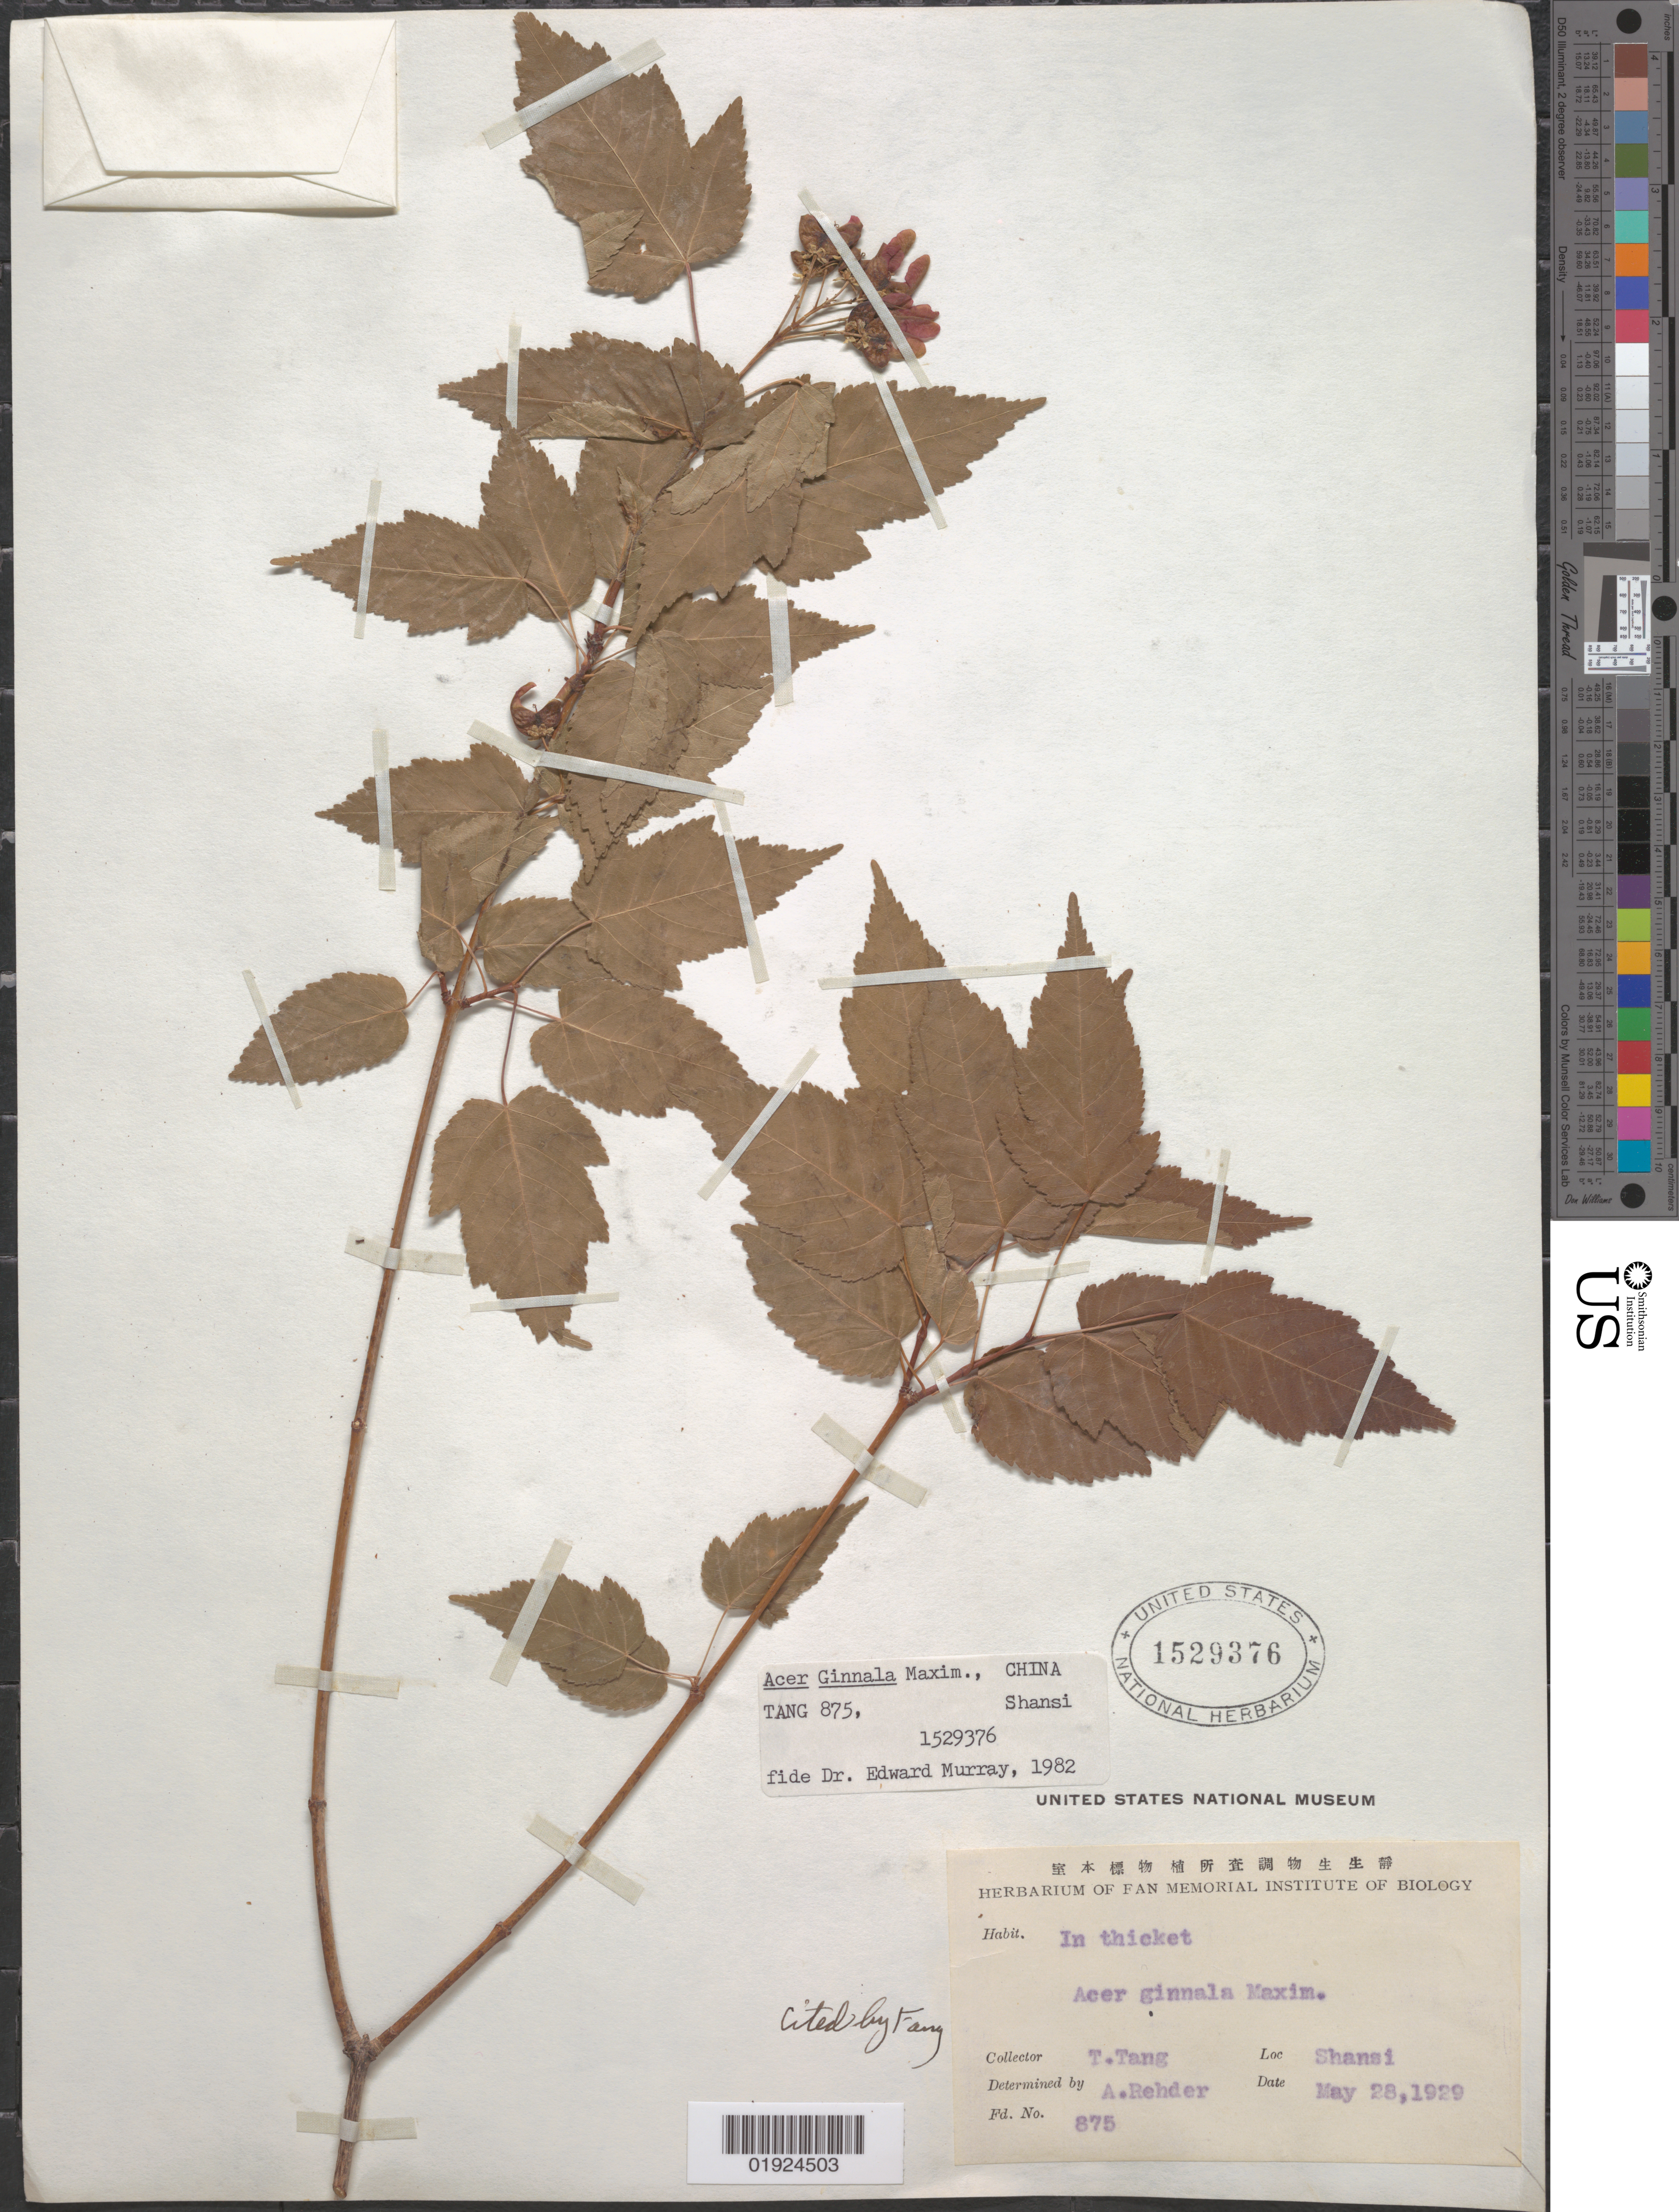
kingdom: Plantae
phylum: Tracheophyta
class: Magnoliopsida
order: Sapindales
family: Sapindaceae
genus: Acer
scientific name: Acer ginnala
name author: Maxim.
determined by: Murray, Edward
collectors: T. Tang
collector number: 875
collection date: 1929-05-28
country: China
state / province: Shanxi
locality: Shansi [Shanxi]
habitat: In thicket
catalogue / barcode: US 1529376